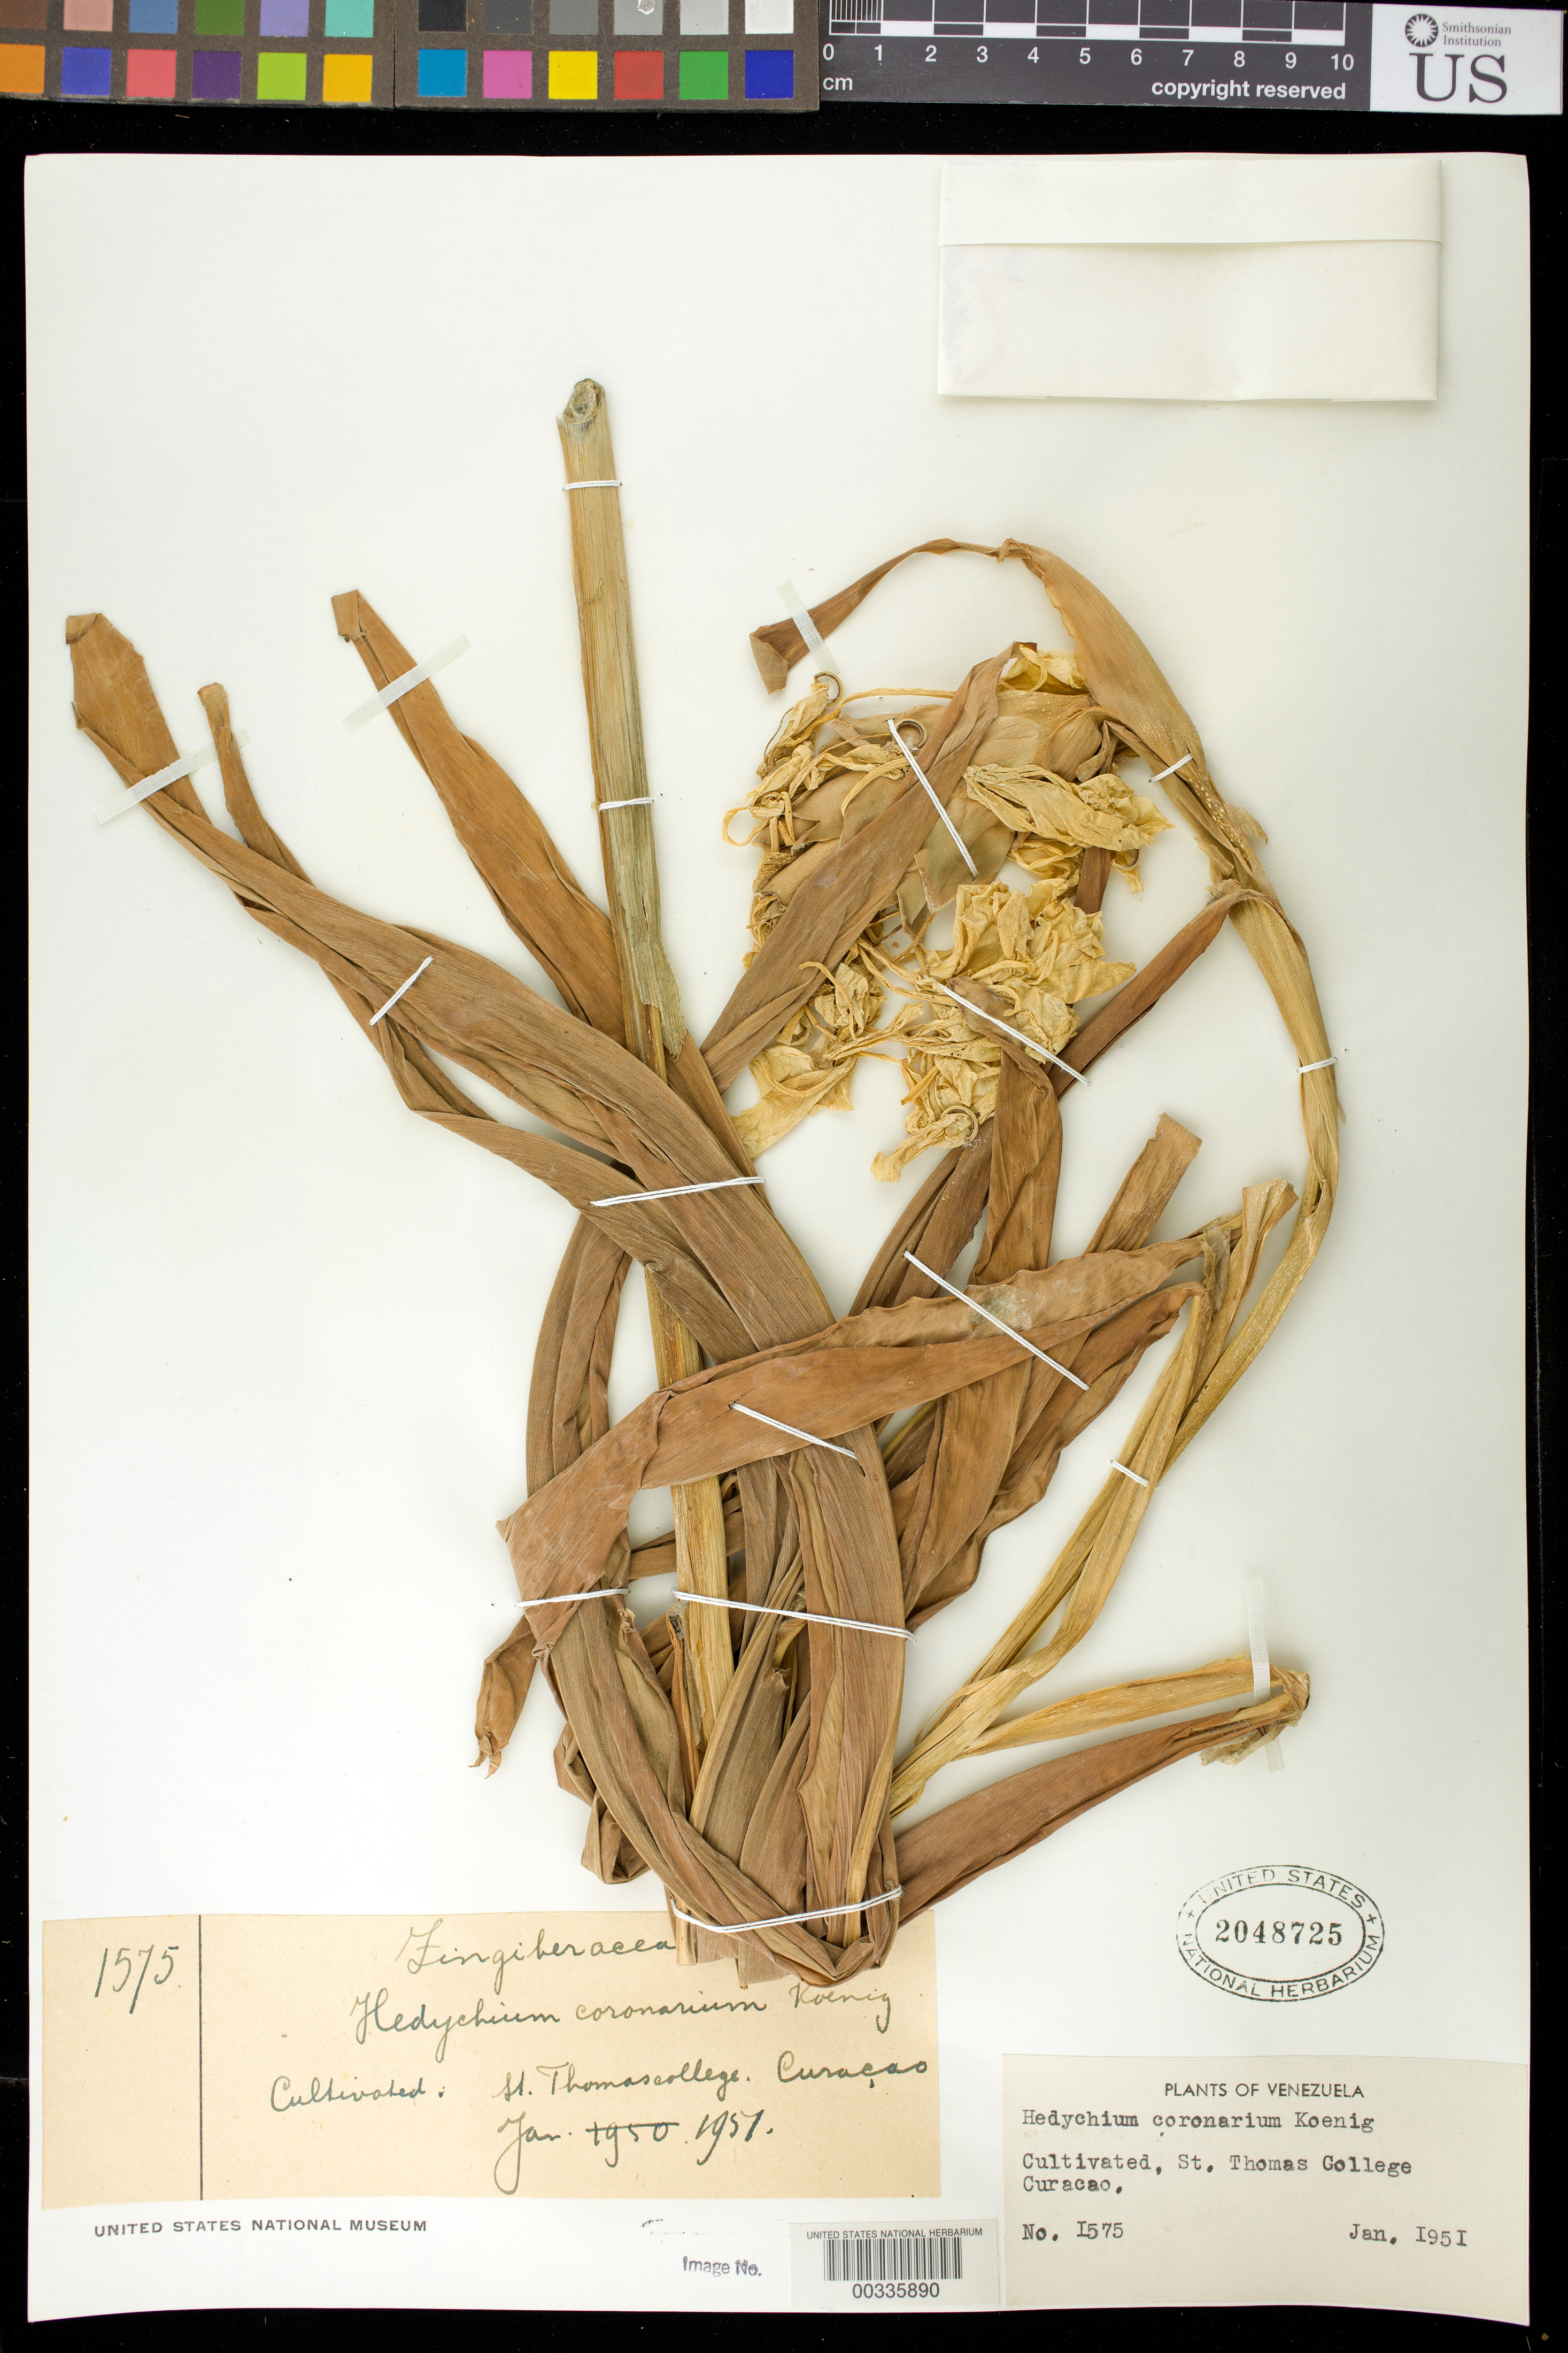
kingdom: Plantae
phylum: Tracheophyta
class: Liliopsida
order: Zingiberales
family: Zingiberaceae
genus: Hedychium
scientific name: Hedychium coronarium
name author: J. Koenig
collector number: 1575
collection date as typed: Jan 1951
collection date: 1951-01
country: Venezuela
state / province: Mérida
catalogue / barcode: US 2048725